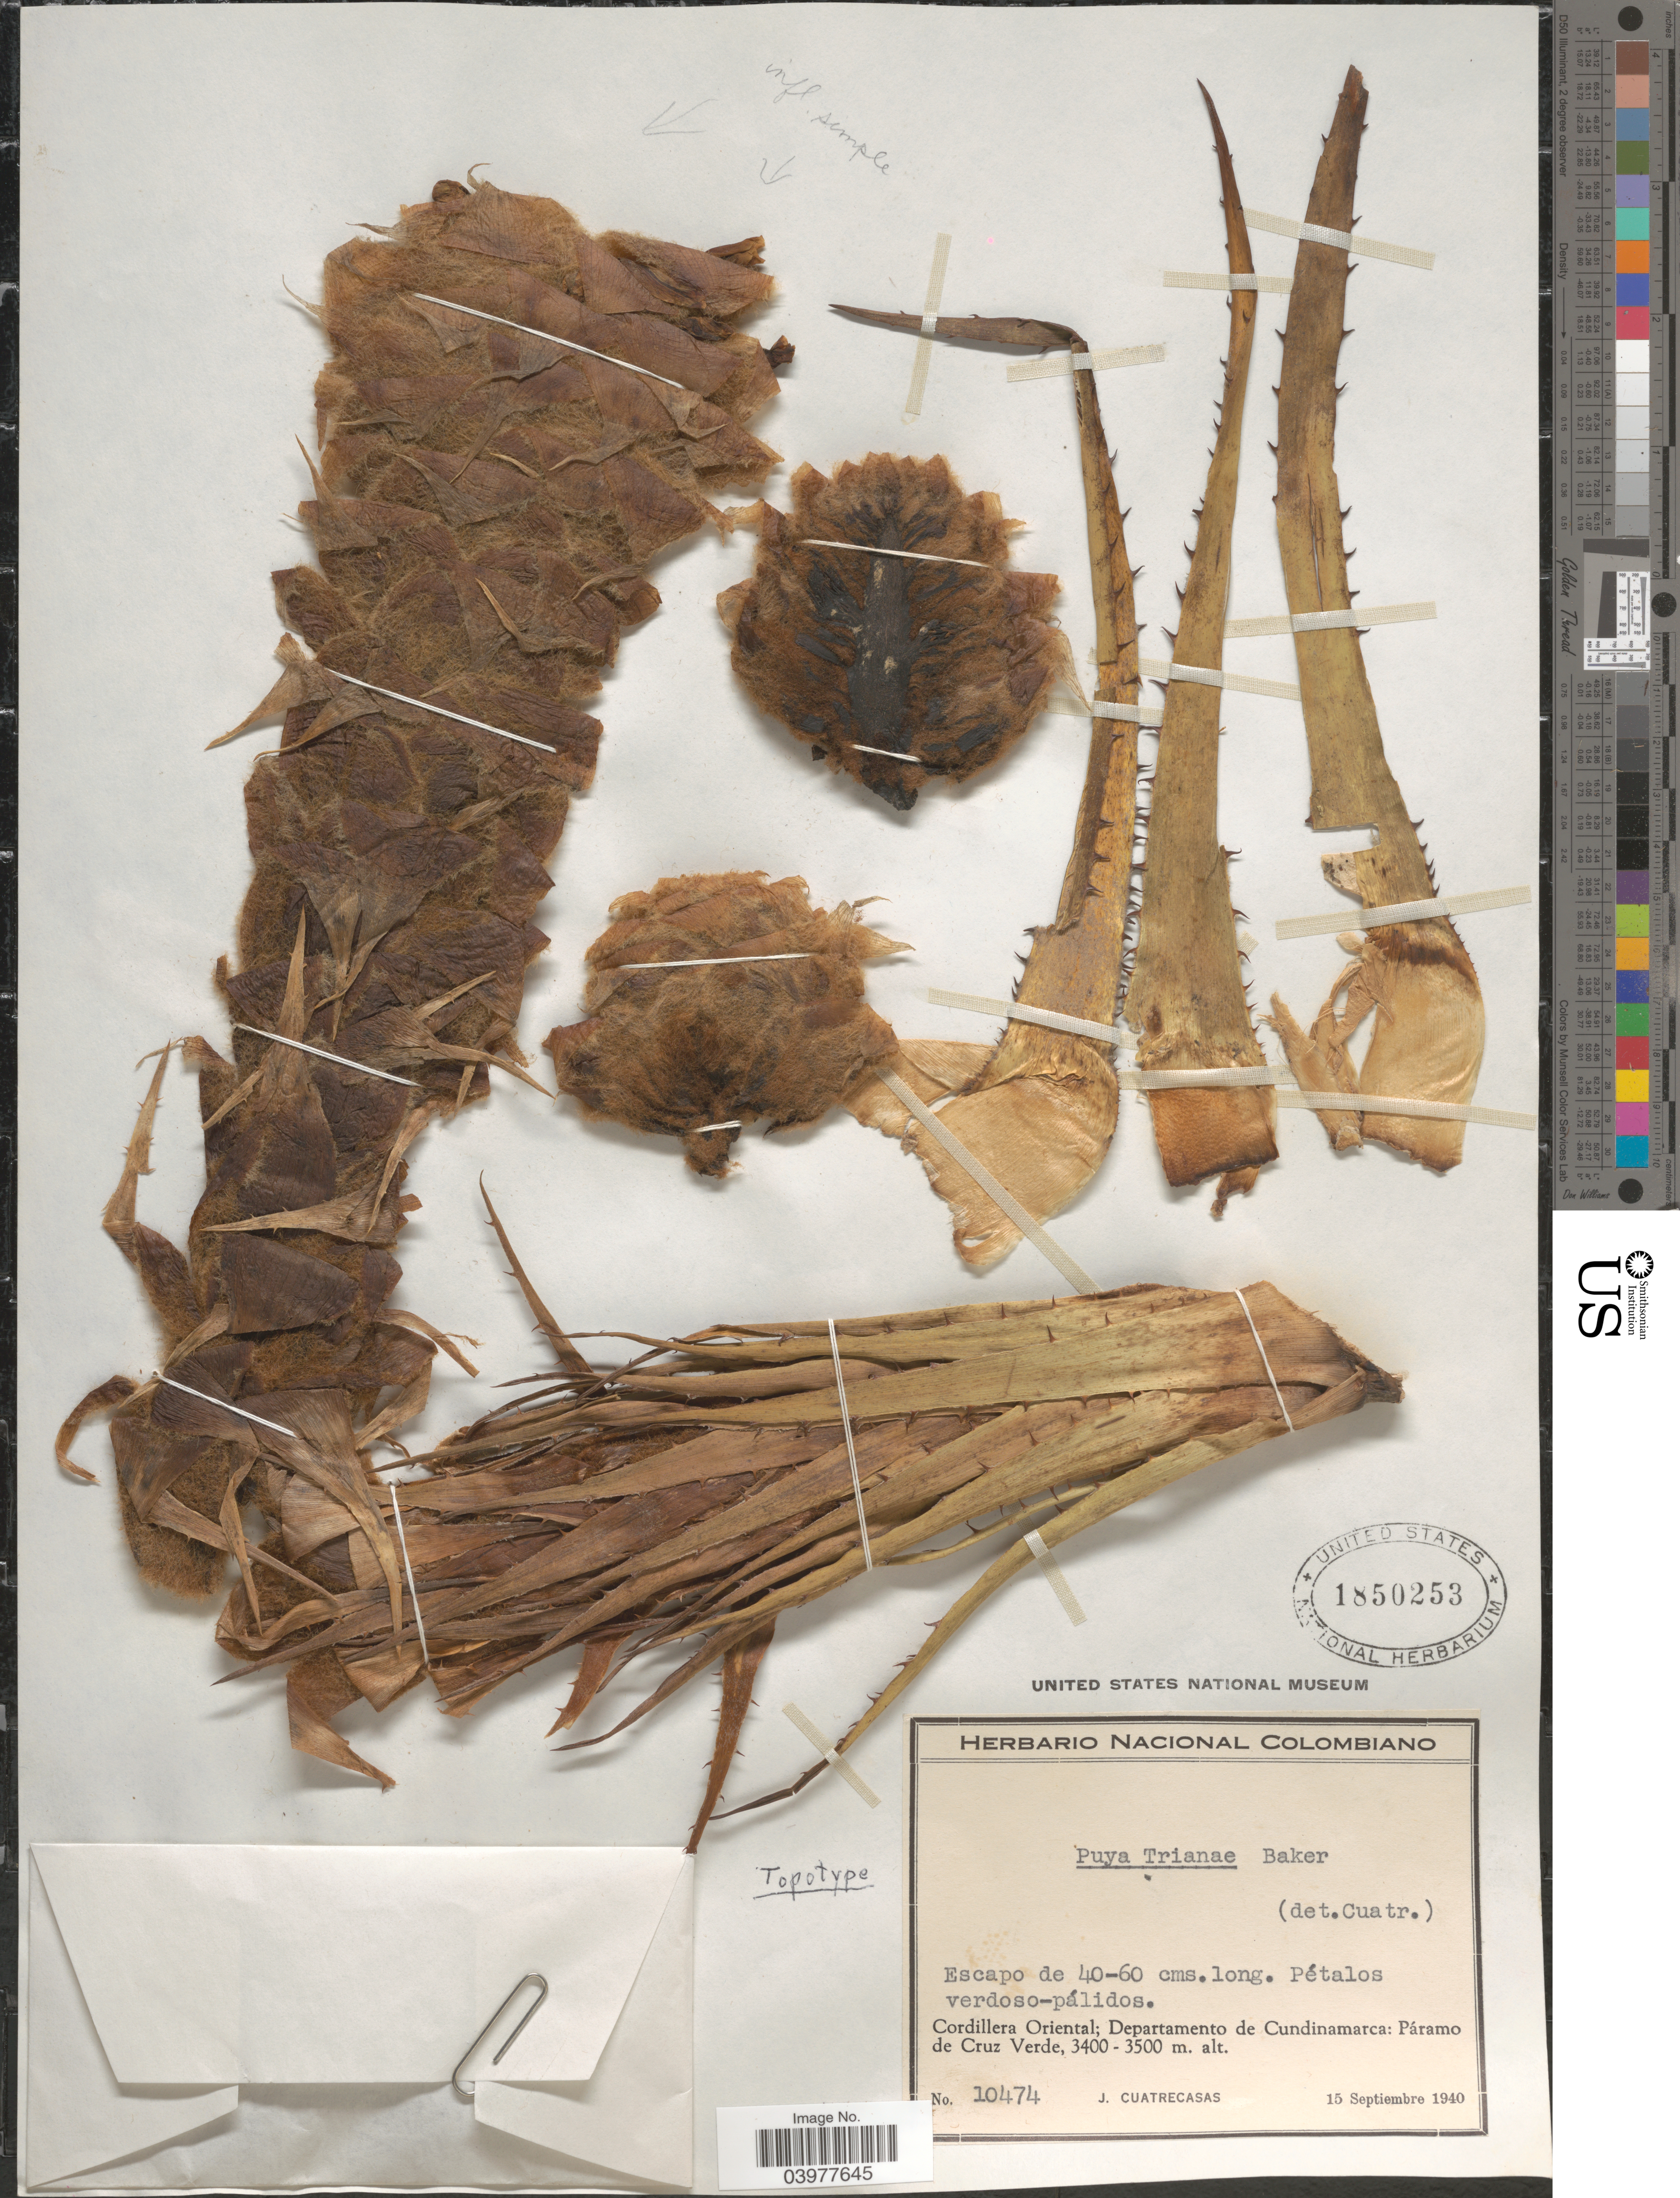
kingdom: Plantae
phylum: Tracheophyta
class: Liliopsida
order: Poales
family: Bromeliaceae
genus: Puya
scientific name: Puya trianae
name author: Baker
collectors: J. Cuatrecasas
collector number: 10474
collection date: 1940-09-15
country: Colombia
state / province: Cundinamarca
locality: Cordillera Oriental; Departamento de Cundinamarca: Páramo de Cruz Verde.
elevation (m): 3400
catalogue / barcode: US 1850253